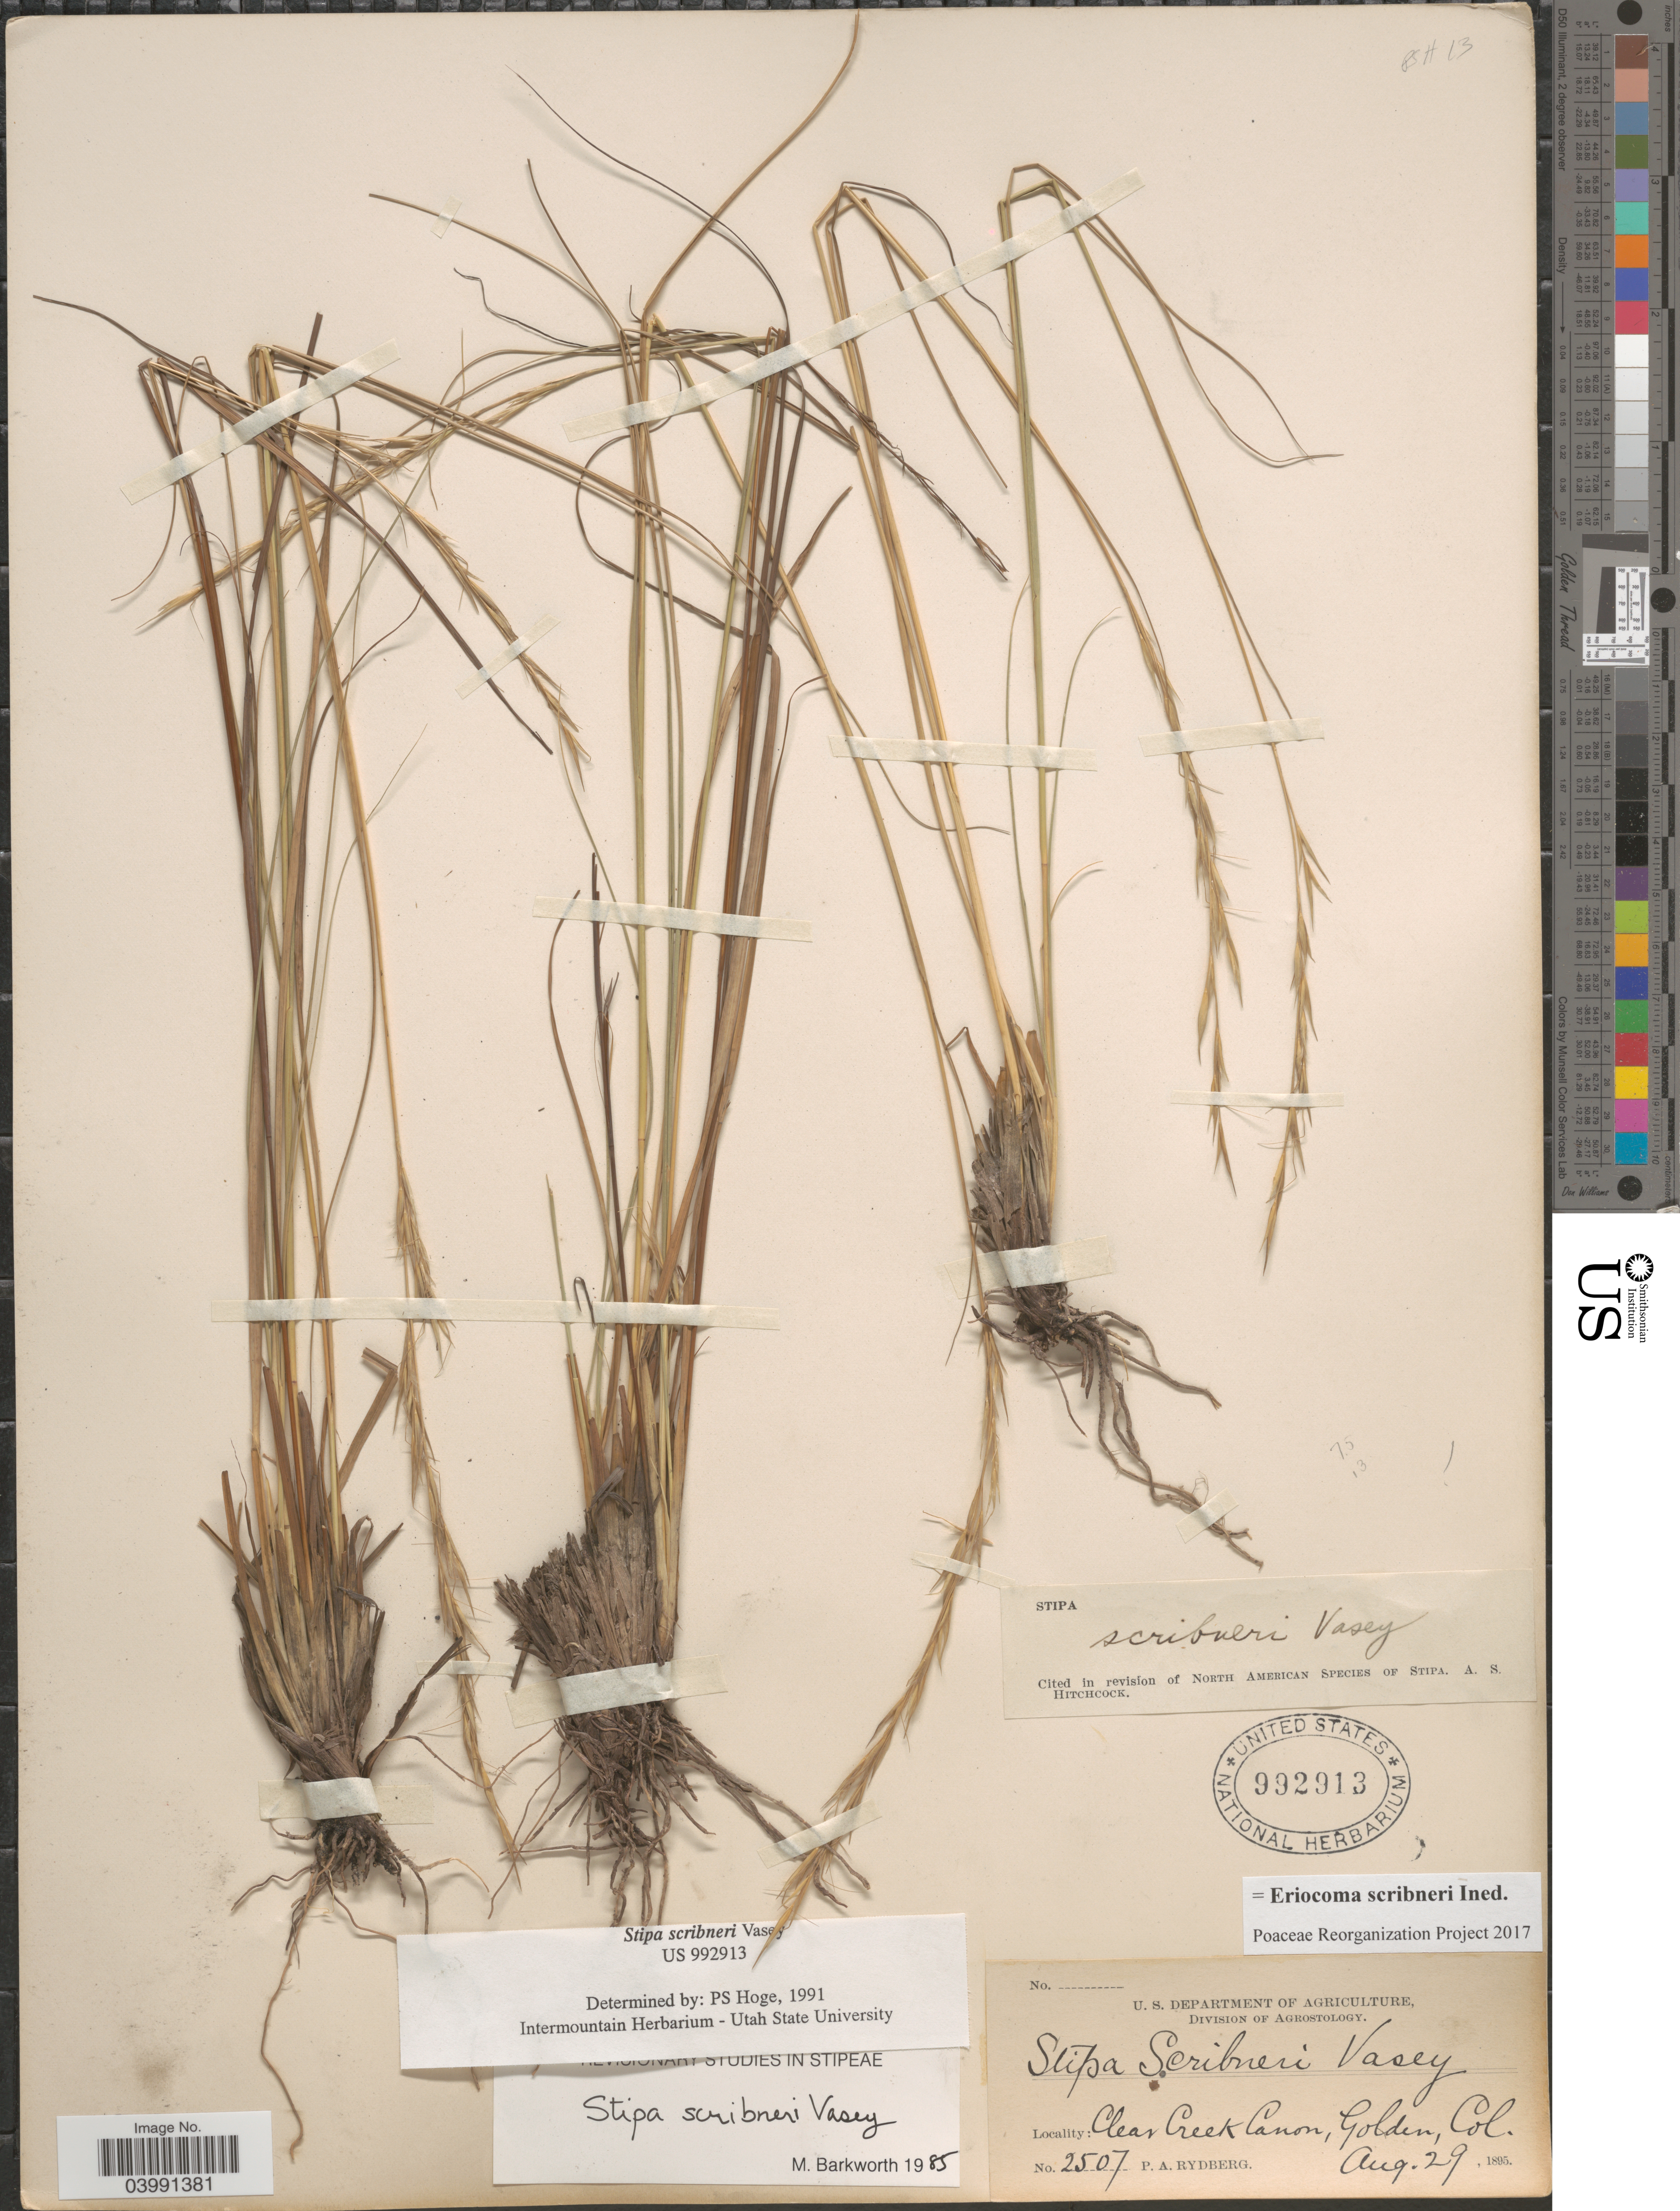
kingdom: Plantae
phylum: Tracheophyta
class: Liliopsida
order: Poales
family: Poaceae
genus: Eriocoma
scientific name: Eriocoma scribneri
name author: (Vasey) Romasch.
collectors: P. A. Rydberg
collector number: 2507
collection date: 1895-08-29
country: United States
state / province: Colorado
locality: Clear Creek Canon, Golden.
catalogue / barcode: US 992913